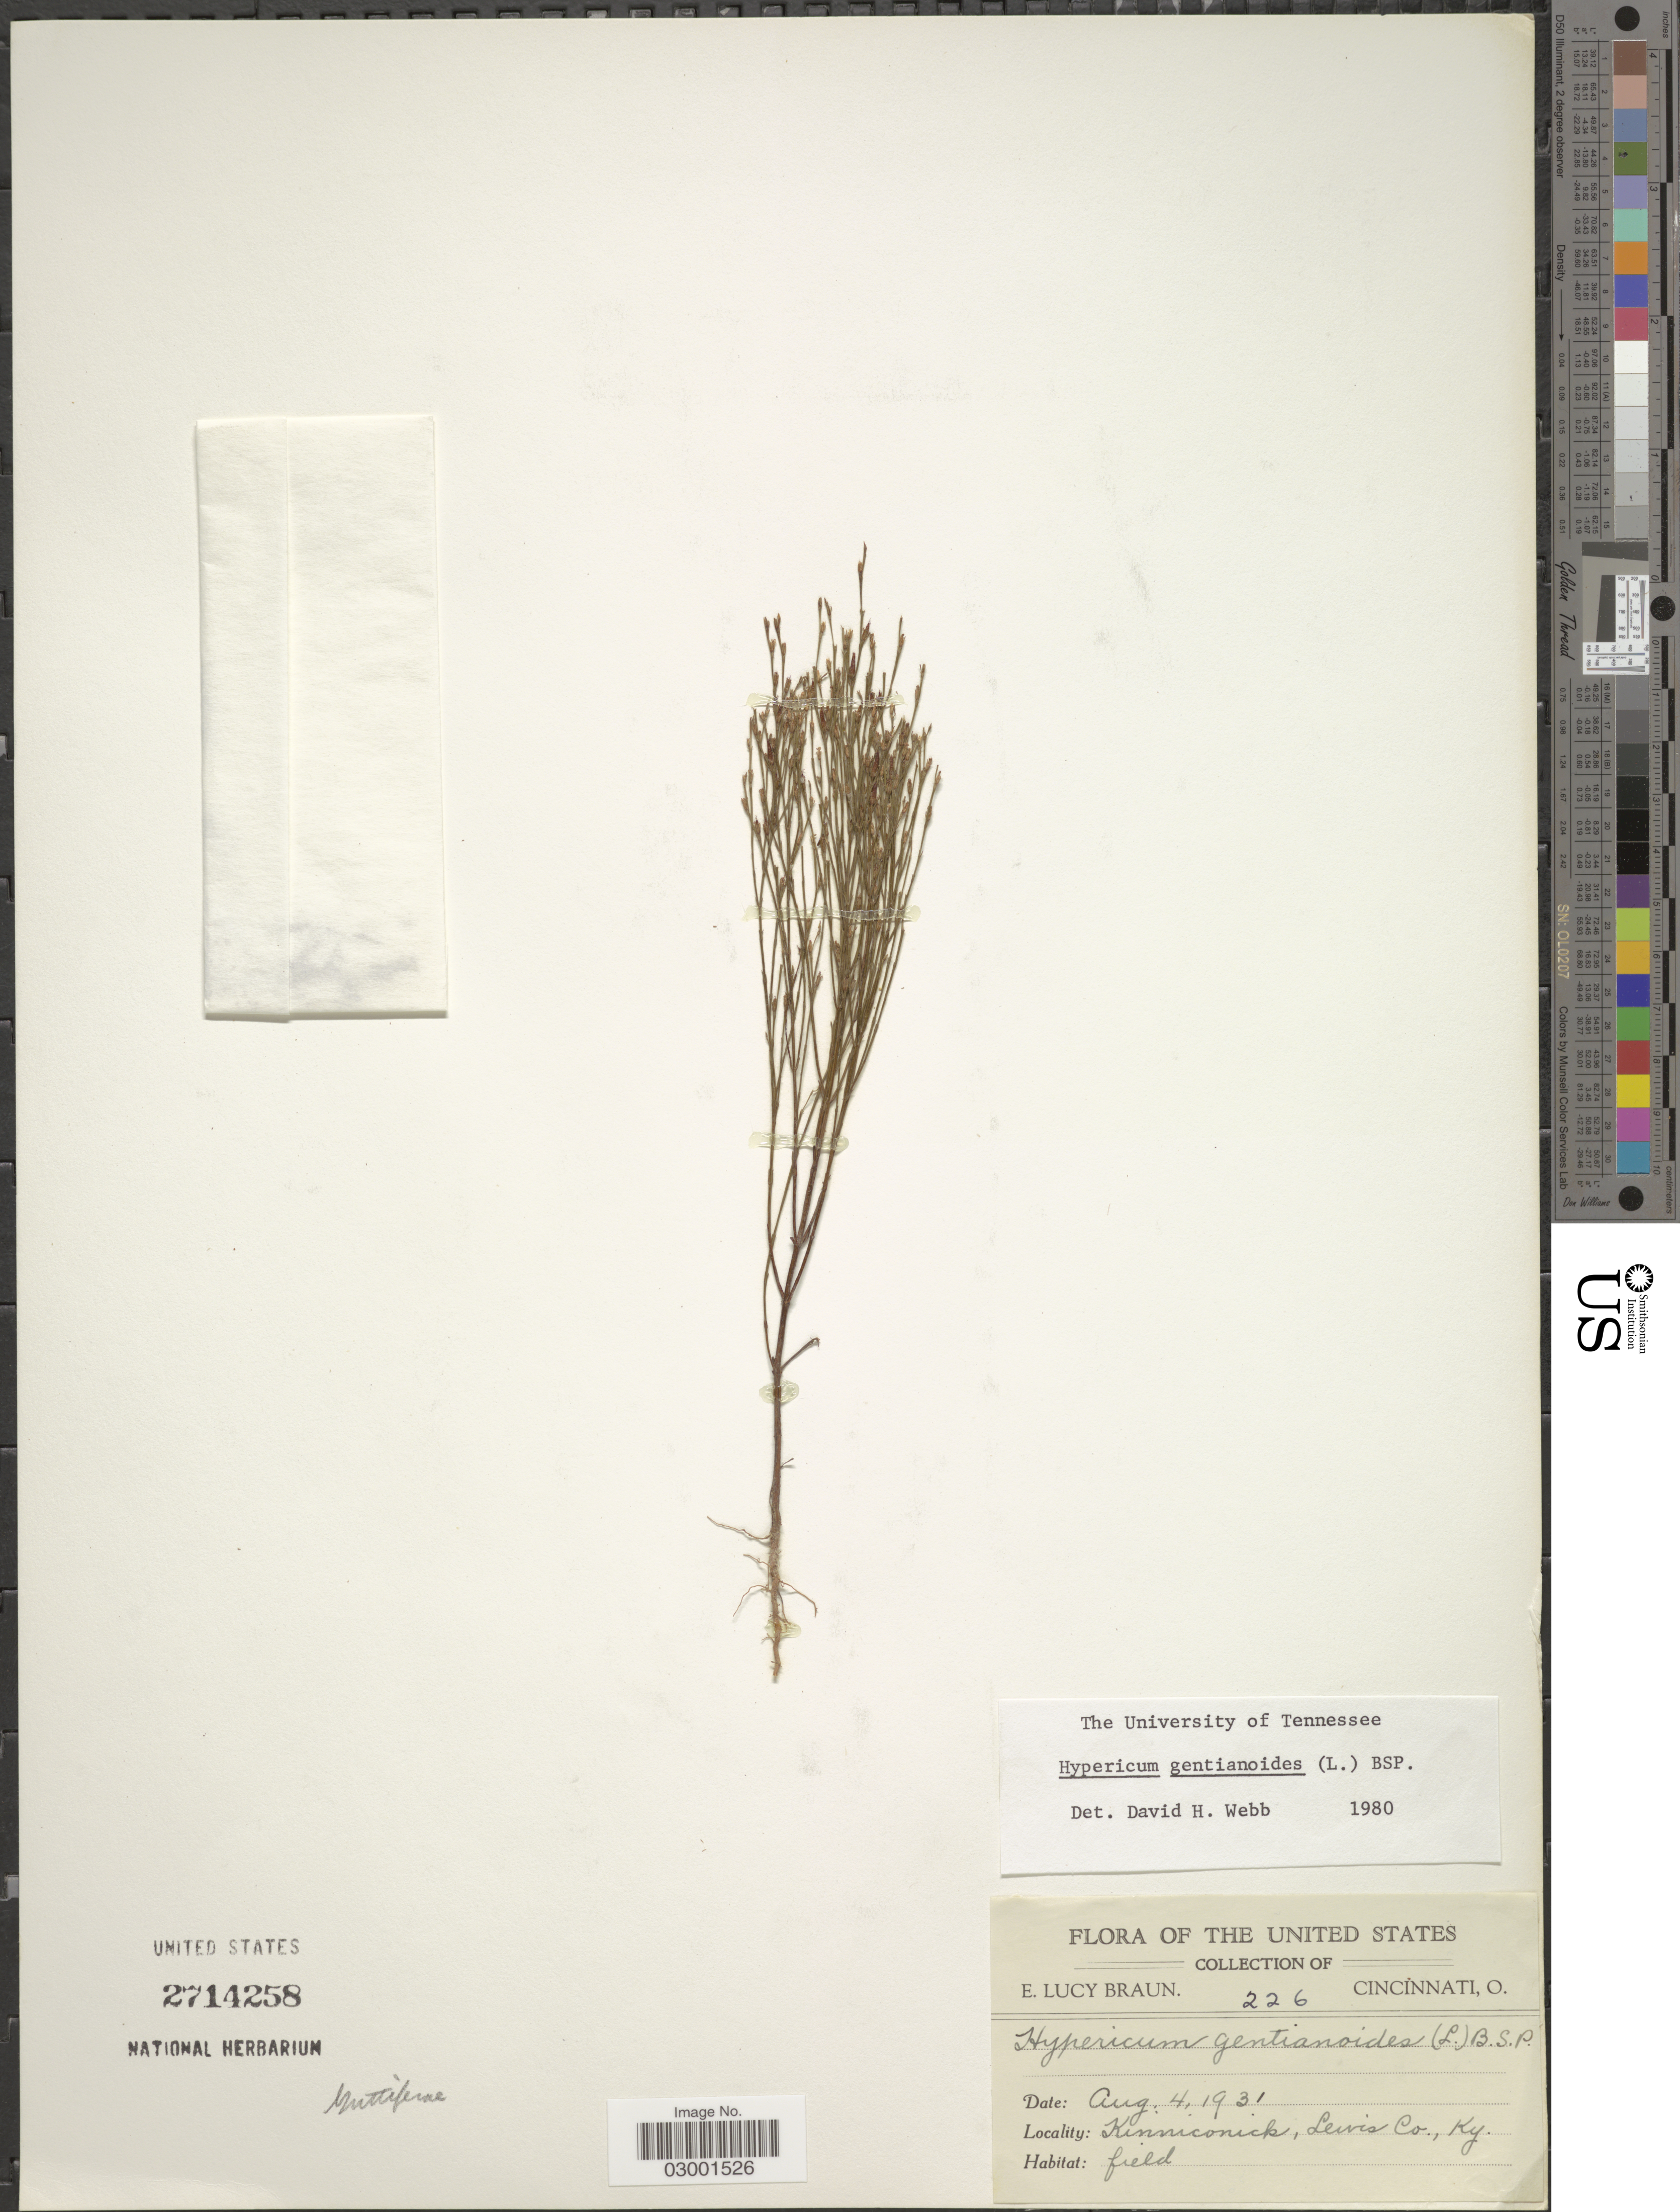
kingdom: Plantae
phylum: Tracheophyta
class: Magnoliopsida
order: Malpighiales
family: Hypericaceae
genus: Hypericum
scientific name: Hypericum gentianoides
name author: (L.) Britton, Stearns & Poggenb.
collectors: E. L. Braun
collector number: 226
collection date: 1931-08-04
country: United States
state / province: Kentucky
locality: Kinniconick, Lewis Co.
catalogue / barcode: US 2714258